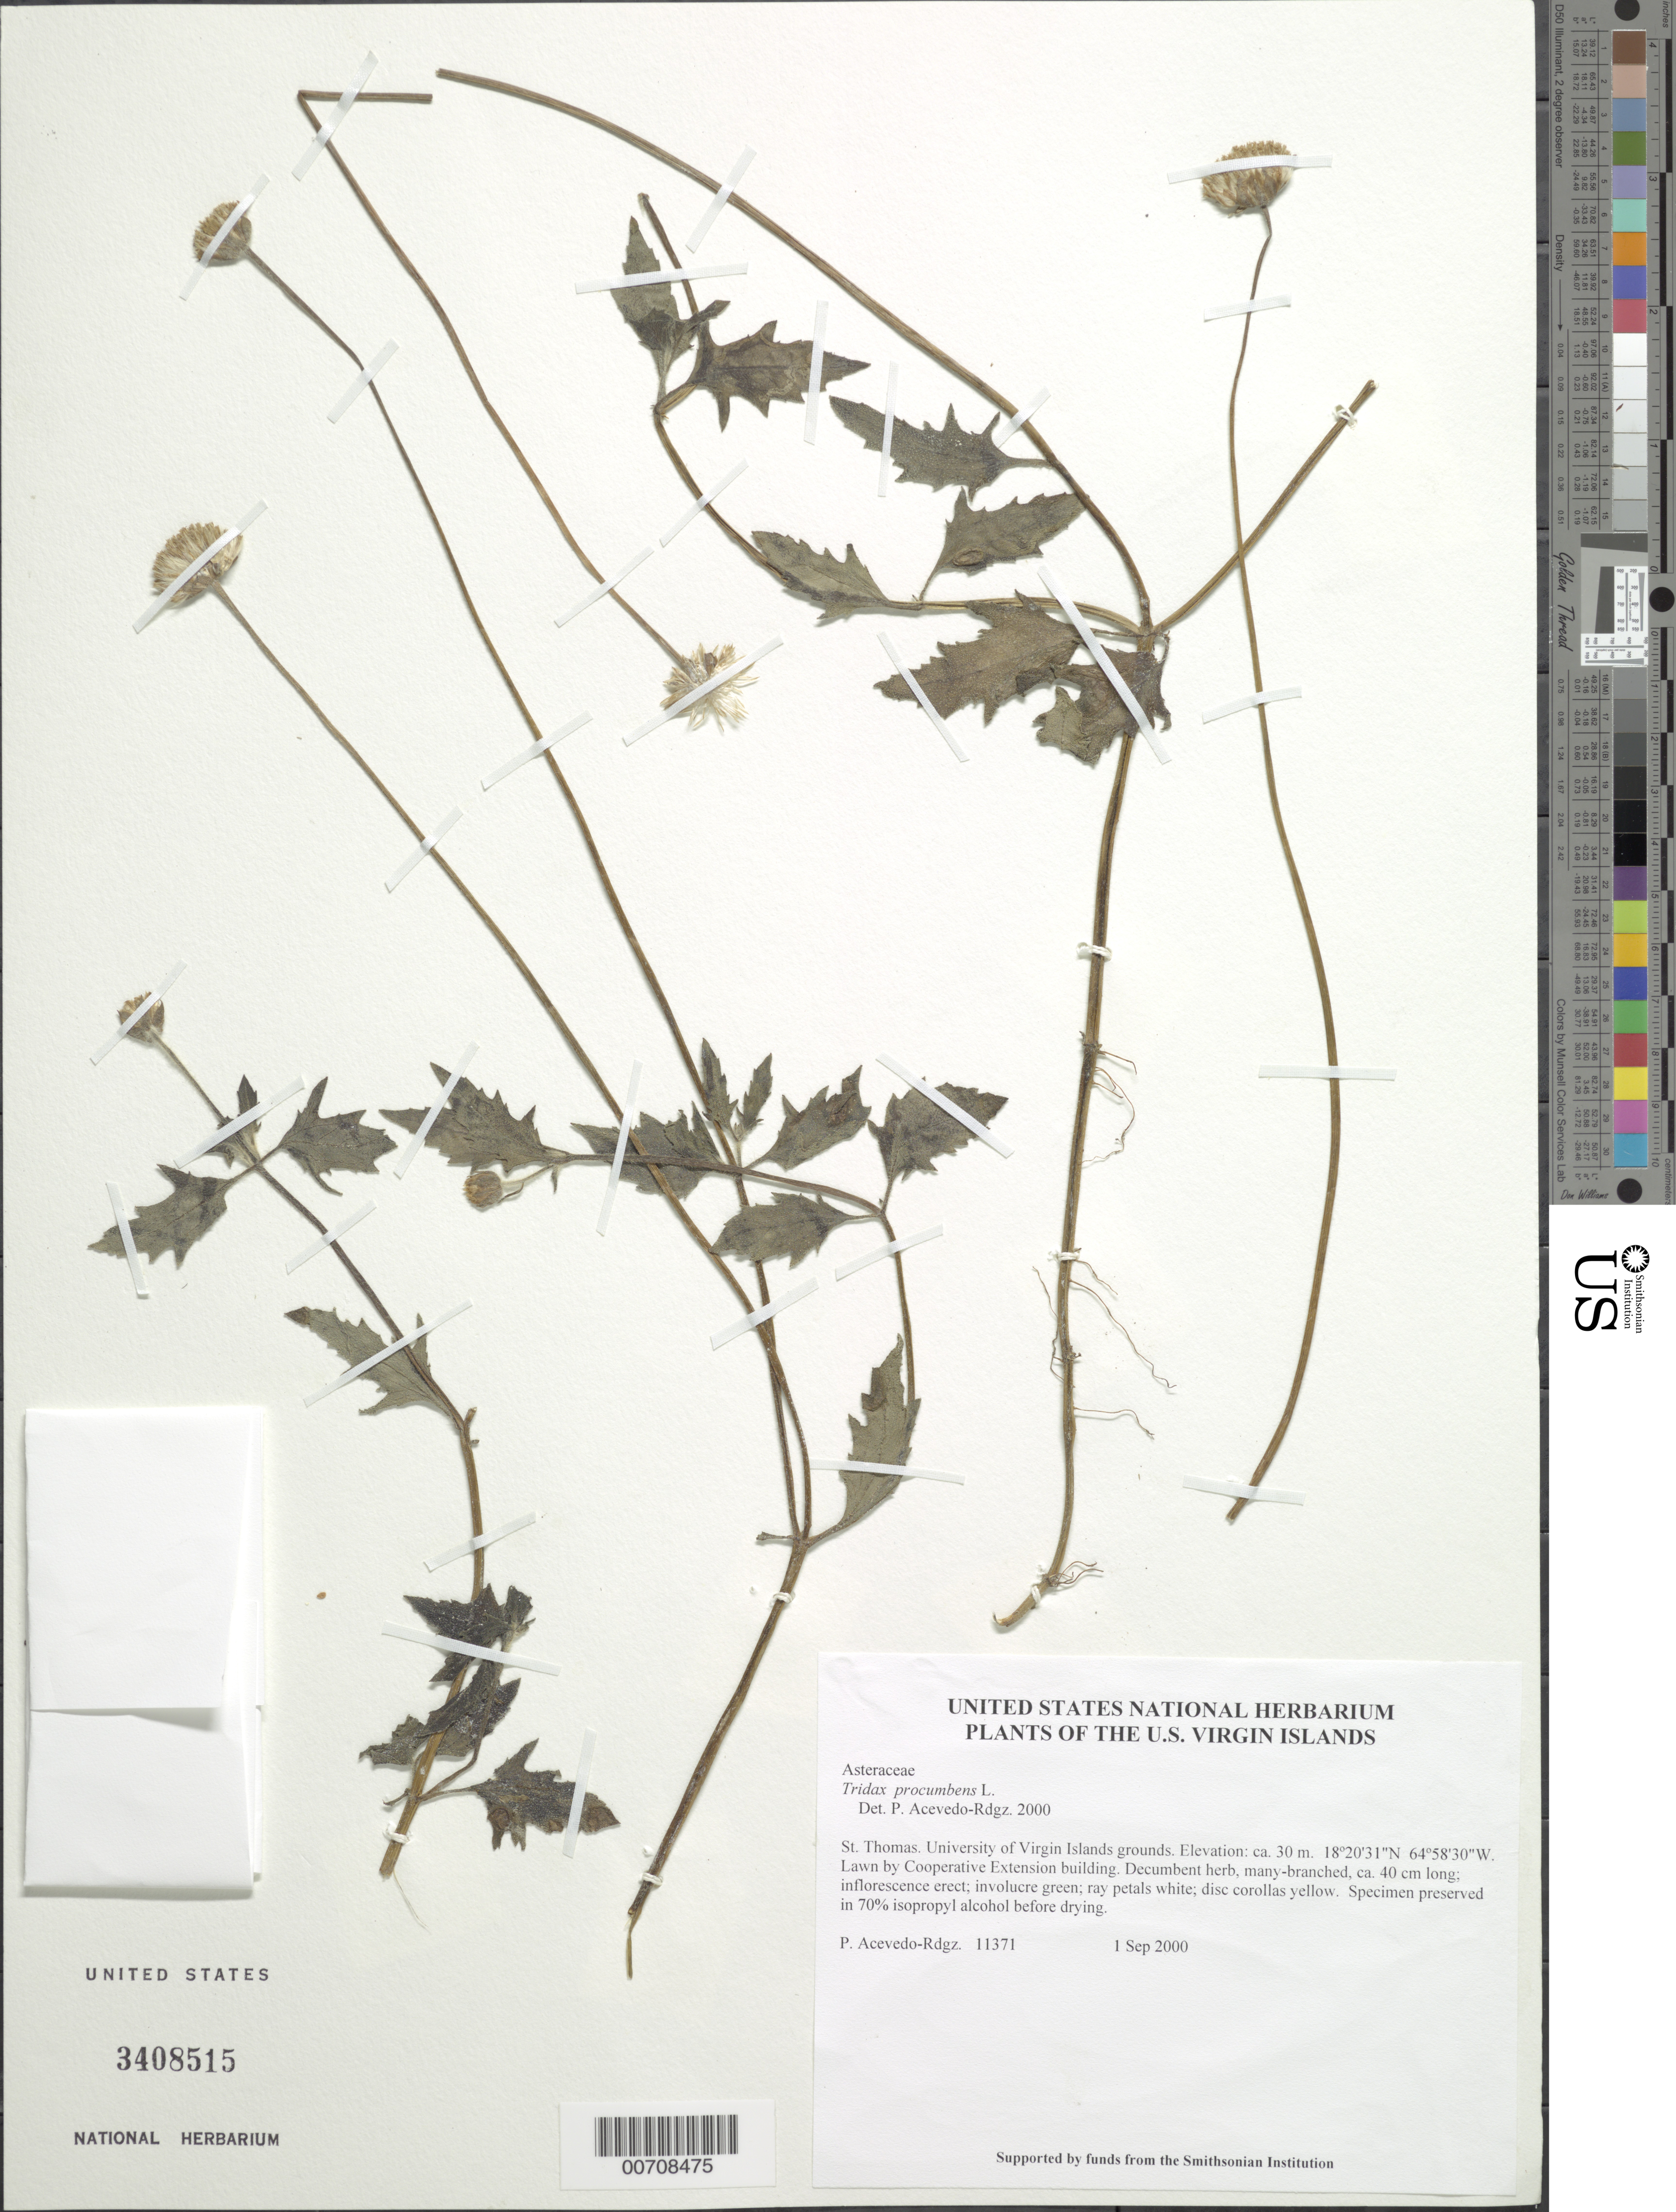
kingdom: Plantae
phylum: Tracheophyta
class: Magnoliopsida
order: Asterales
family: Asteraceae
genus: Tridax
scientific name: Tridax procumbens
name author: L.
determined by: Acevedo-Rodríguez, P., (BOT), Smithsonian Institution - National Museum of Natural History (UNITED STATES)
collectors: P. Acevedo-Rodr.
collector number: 11371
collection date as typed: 01 Sep 2000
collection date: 2000-09-01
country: U.S. Virgin Islands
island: St. Thomas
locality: University of Virgin Islands grounds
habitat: Lawn by Cooperative Extension building.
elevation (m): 30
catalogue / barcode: US 3408515